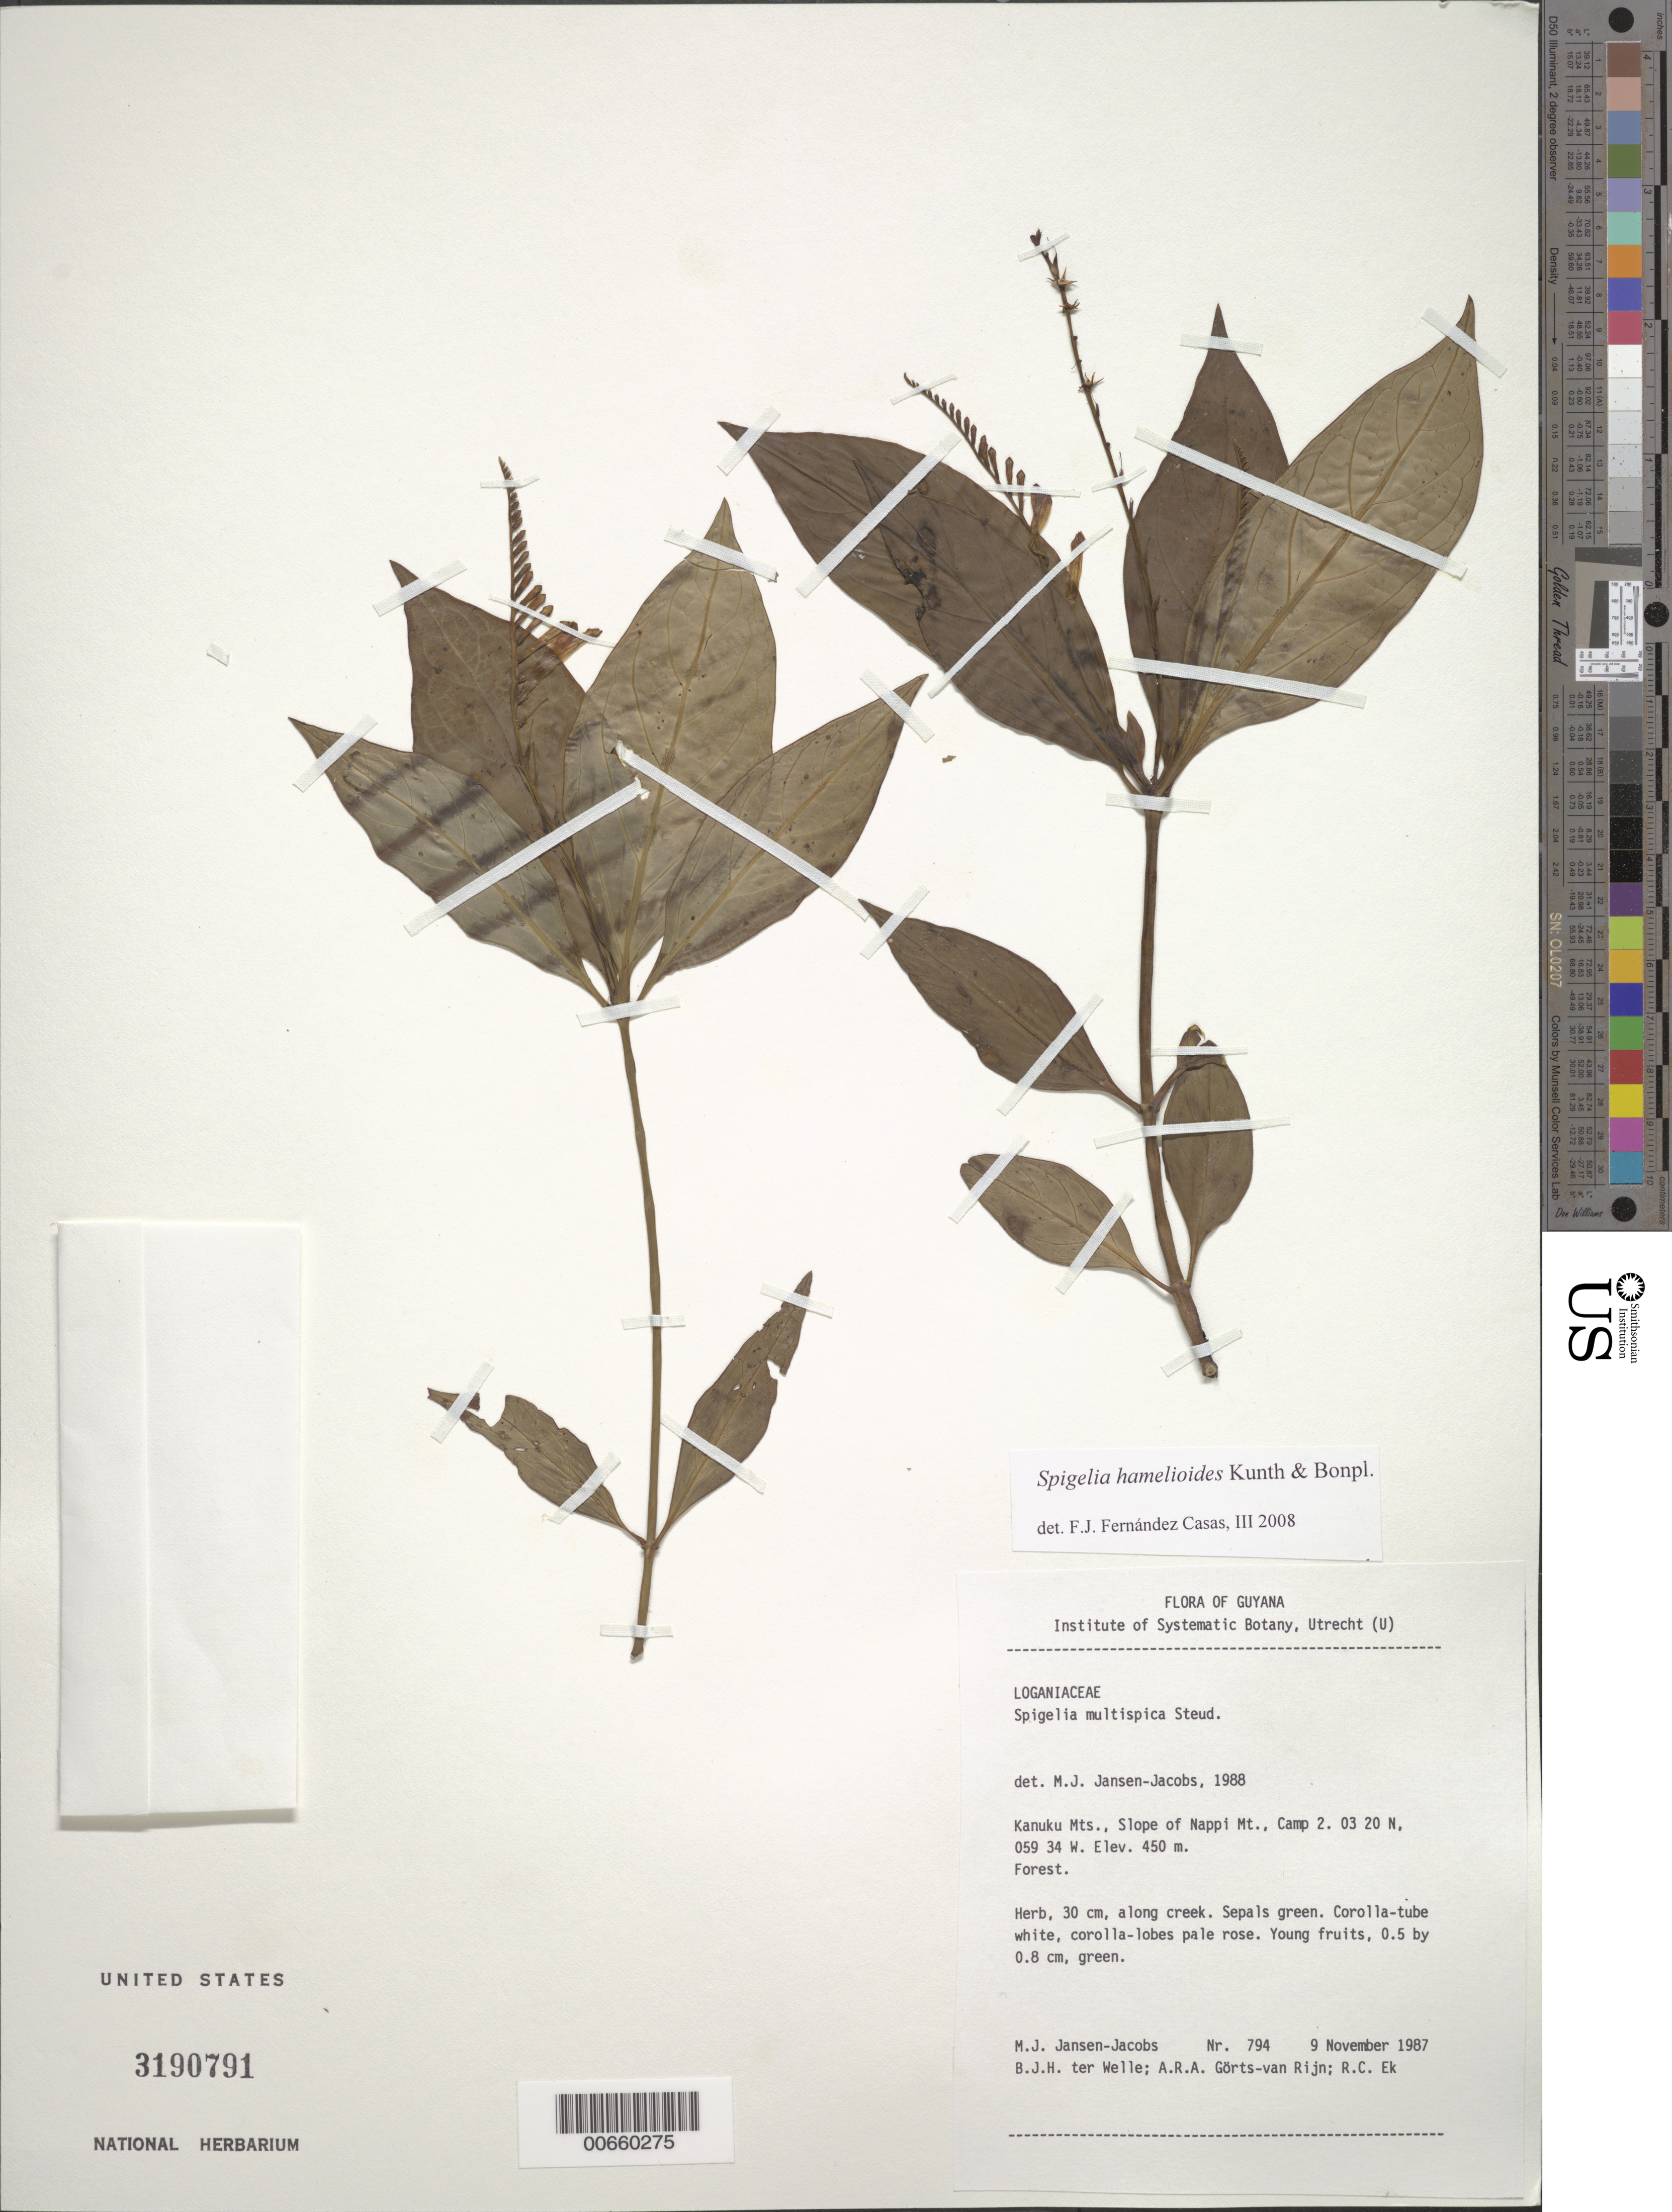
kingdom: Plantae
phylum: Tracheophyta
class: Magnoliopsida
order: Gentianales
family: Loganiaceae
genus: Spigelia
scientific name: Spigelia hamelioides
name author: Kunth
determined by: Fernández Casas, F. J.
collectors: M. J. Jansen-Jacobs, B. Welle, A. .R. A. Görts-van Rijn & R. C. Ek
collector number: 794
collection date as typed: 9-Nov-87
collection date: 1987-11-09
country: Guyana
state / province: U. Takutu-U. Essequibo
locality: Kanuku Mts., slope of Nappi Mt., camp 2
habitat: Forest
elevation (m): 450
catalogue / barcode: US 3190791